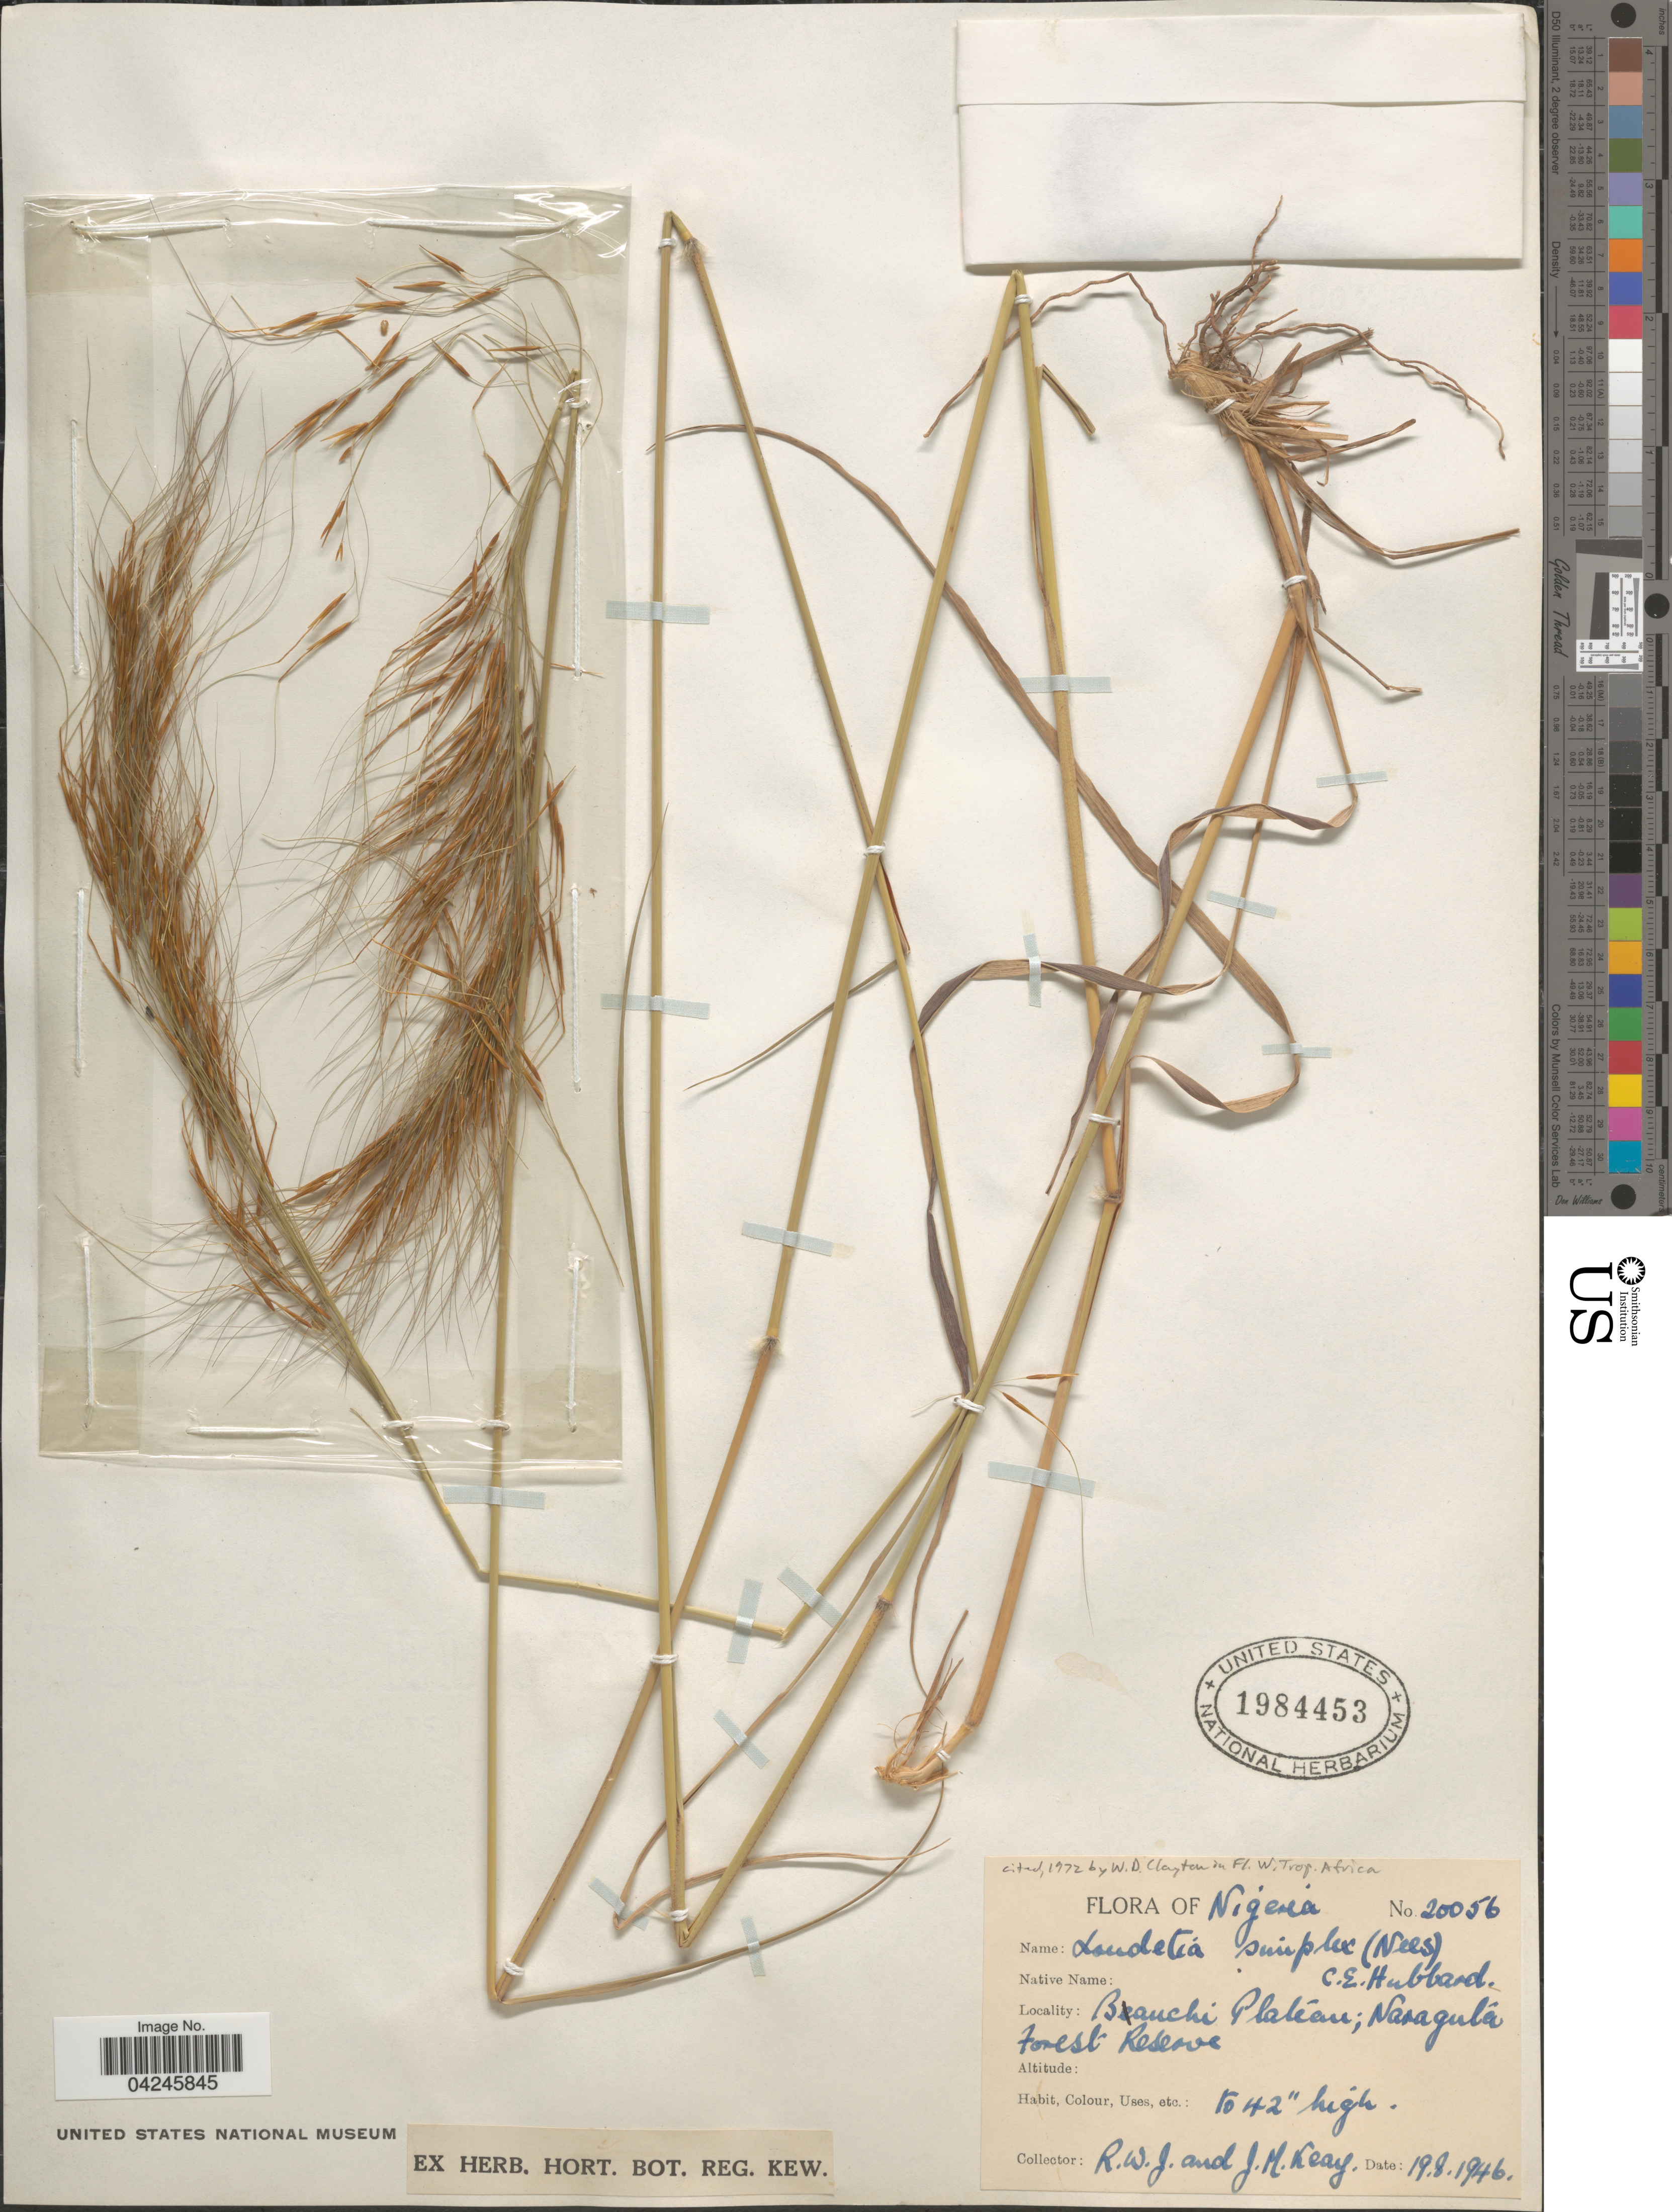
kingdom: Plantae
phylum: Tracheophyta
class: Liliopsida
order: Poales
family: Poaceae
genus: Loudetia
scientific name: Loudetia simplex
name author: (Nees) C.E. Hubb.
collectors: R. W. Keay & R. W. Keay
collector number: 20056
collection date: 1946-08-19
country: Nigeria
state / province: Bauchi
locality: Bauchi Plateau; Naraguta Forest Reserve.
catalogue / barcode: US 1984453